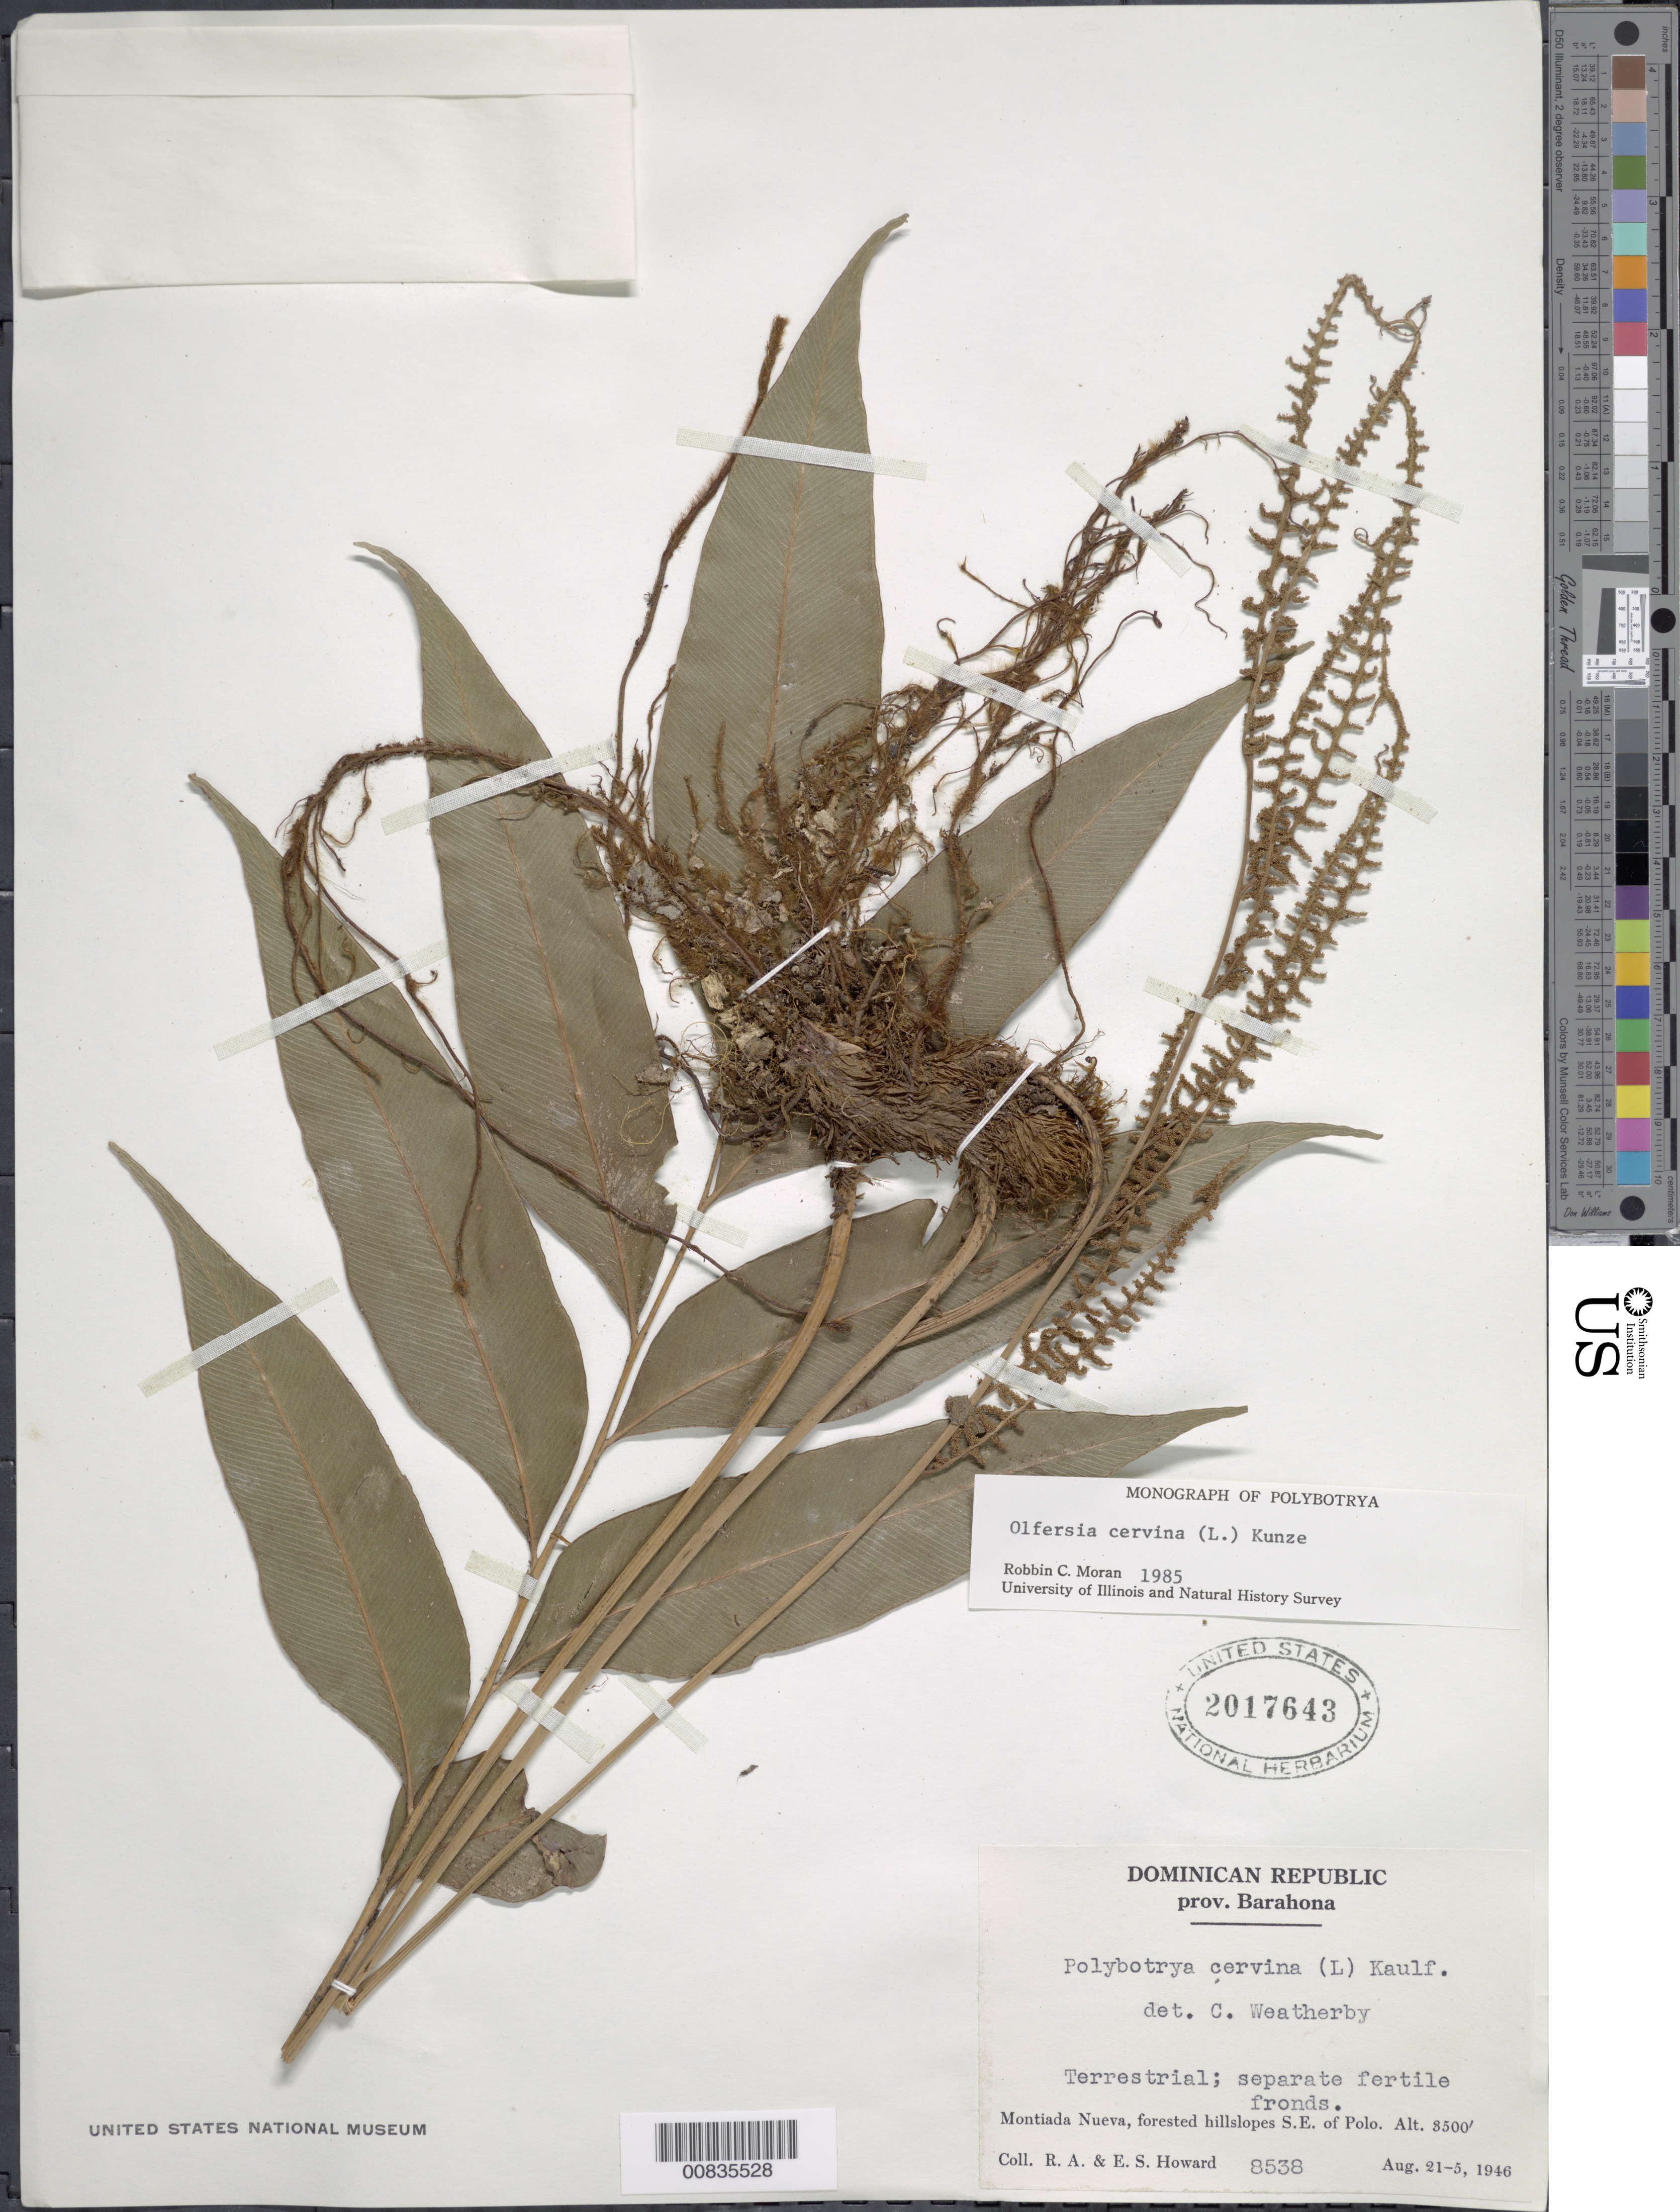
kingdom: Plantae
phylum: Tracheophyta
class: Polypodiopsida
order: Polypodiales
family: Dryopteridaceae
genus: Olfersia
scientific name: Olfersia cervina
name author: (L.) Kunze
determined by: Moran, R. C.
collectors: R. A. Howard & E. S. Howard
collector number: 8538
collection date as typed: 21 Aug 1946 to 25 Aug 1946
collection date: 1946-08-21/1946-08-25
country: Dominican Republic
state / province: Barahona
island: Hispaniola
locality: Montiada Nueva, SE of Polo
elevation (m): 1067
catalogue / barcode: US 2017643